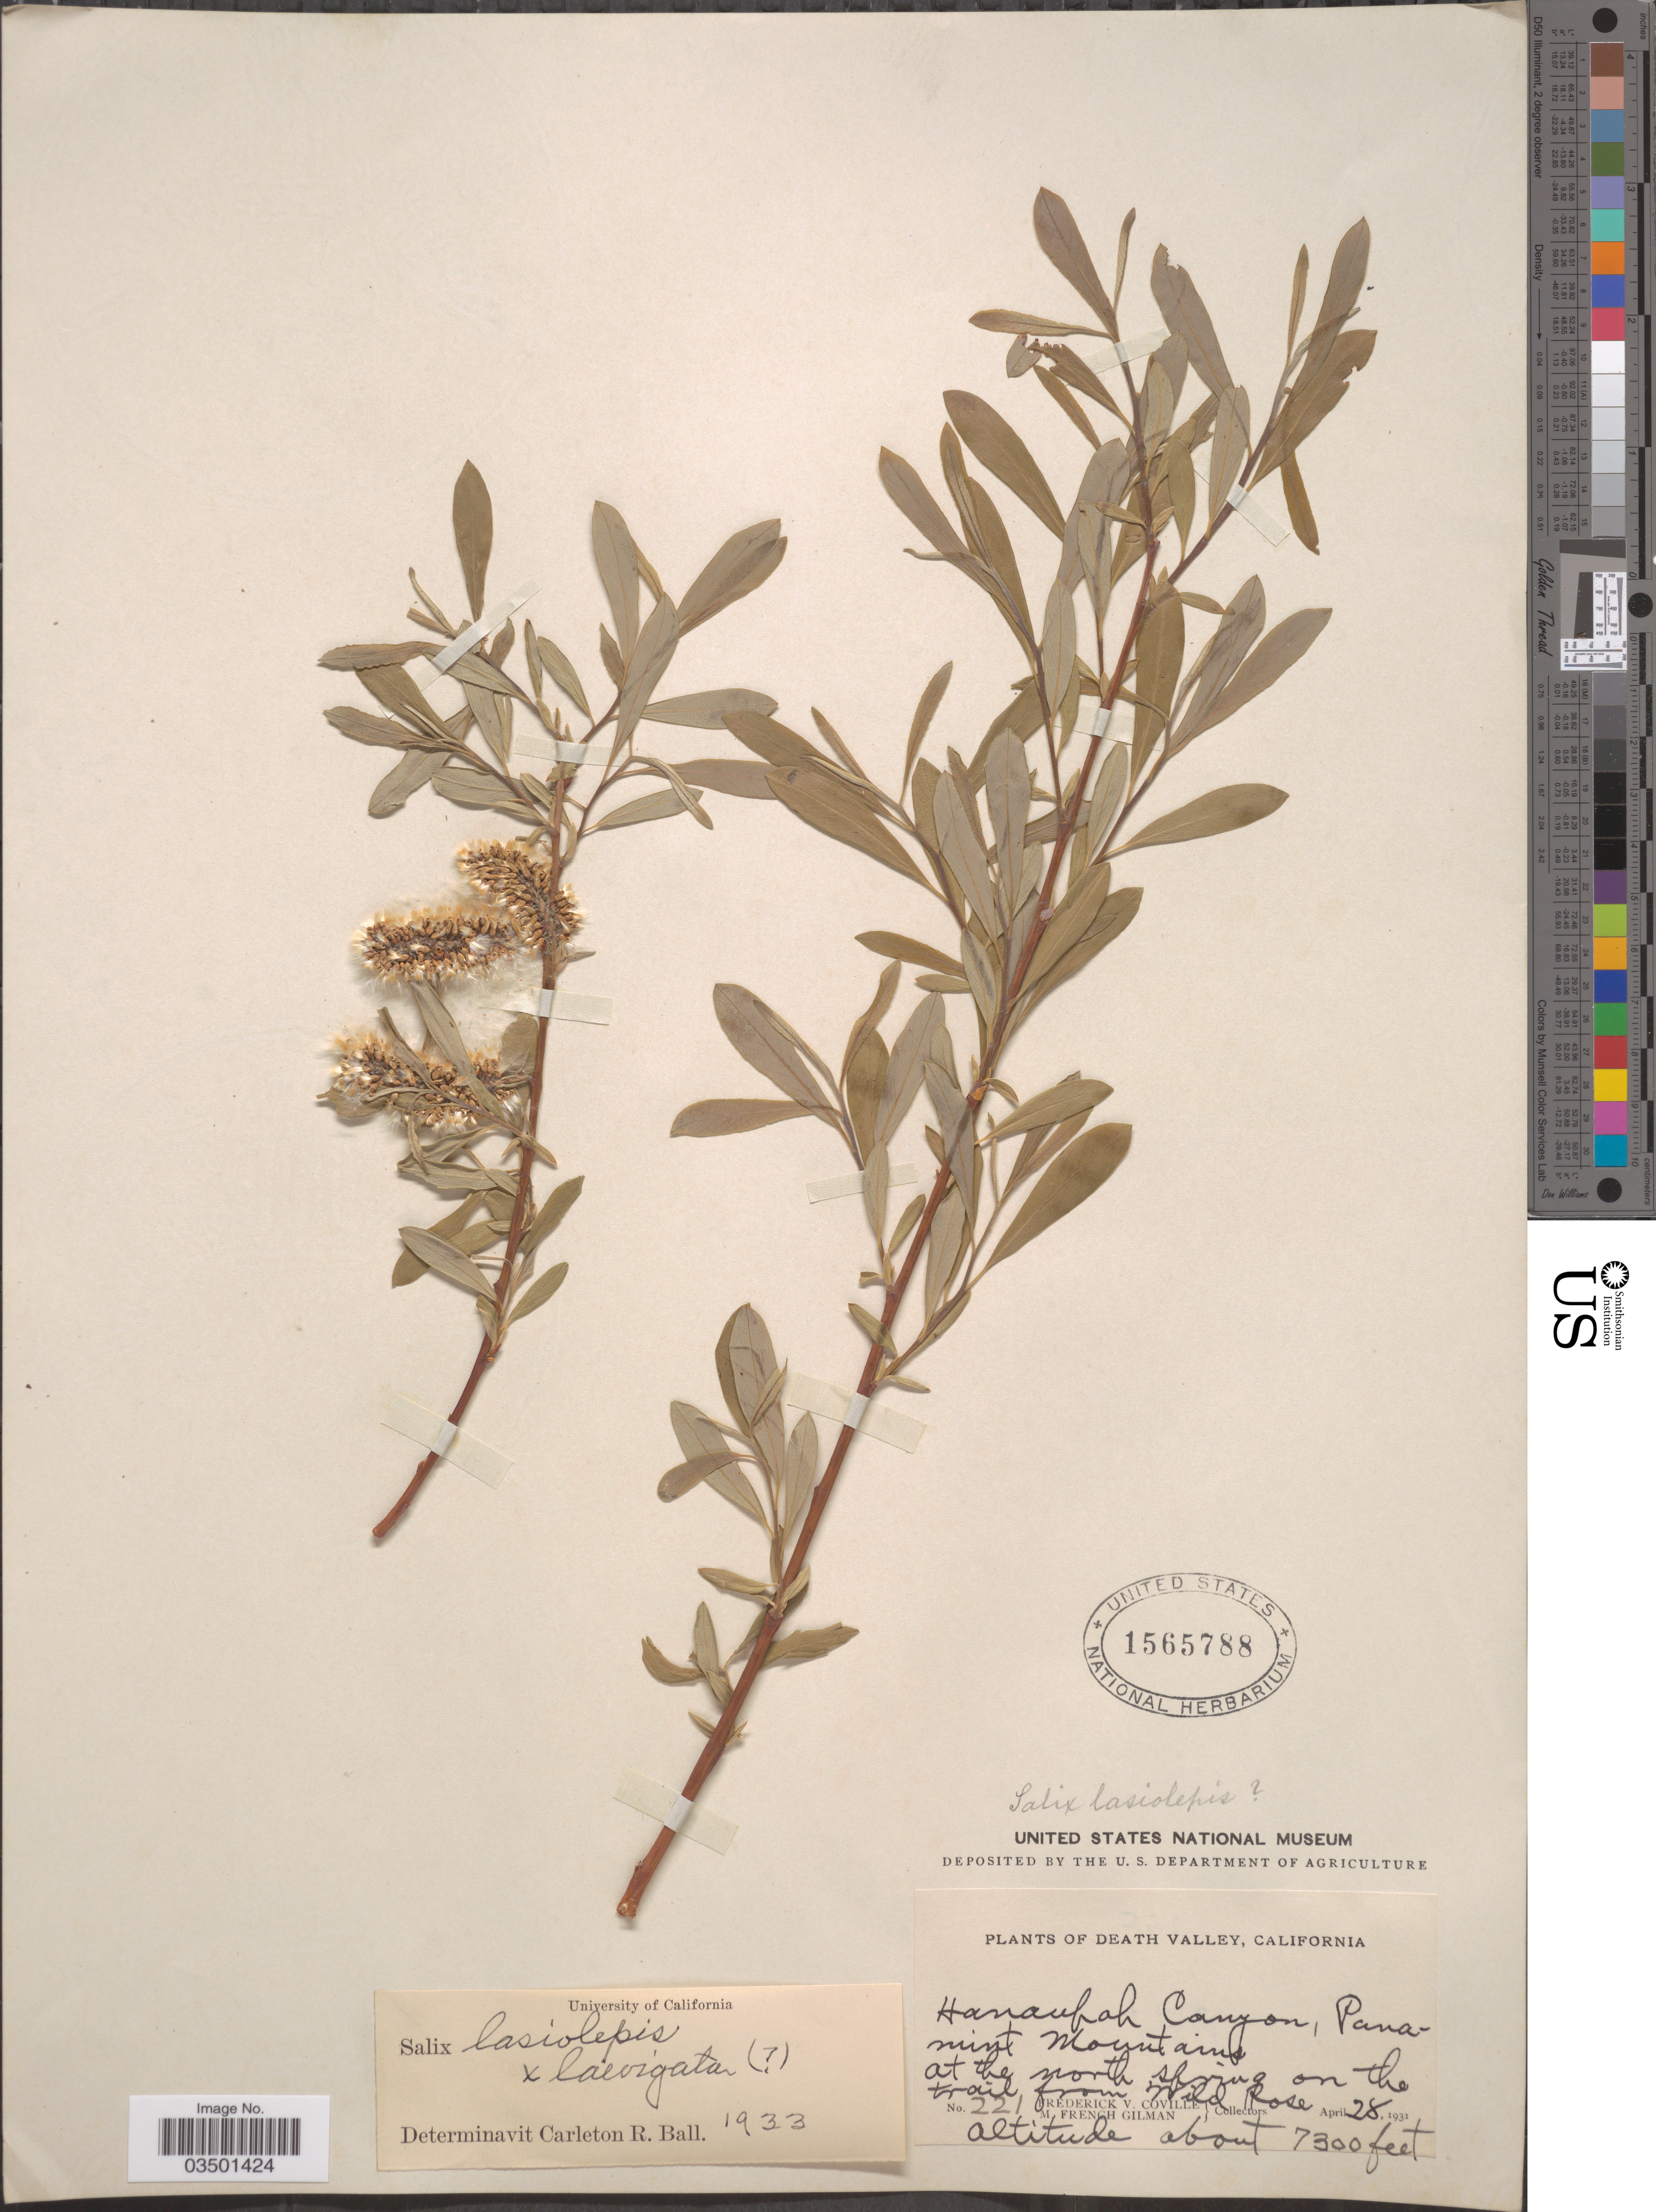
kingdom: Plantae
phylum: Tracheophyta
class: Magnoliopsida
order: Malpighiales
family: Salicaceae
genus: Salix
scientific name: Salix lasiolepis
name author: Benth.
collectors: F. V. Coville & M. F. Gilman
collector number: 221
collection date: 1931-04-28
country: United States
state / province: California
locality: Death Valley. Hanaupah Canyon, Panamint Mountains at the north spring on the trail from Wild Rose.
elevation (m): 2225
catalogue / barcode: US 1565788